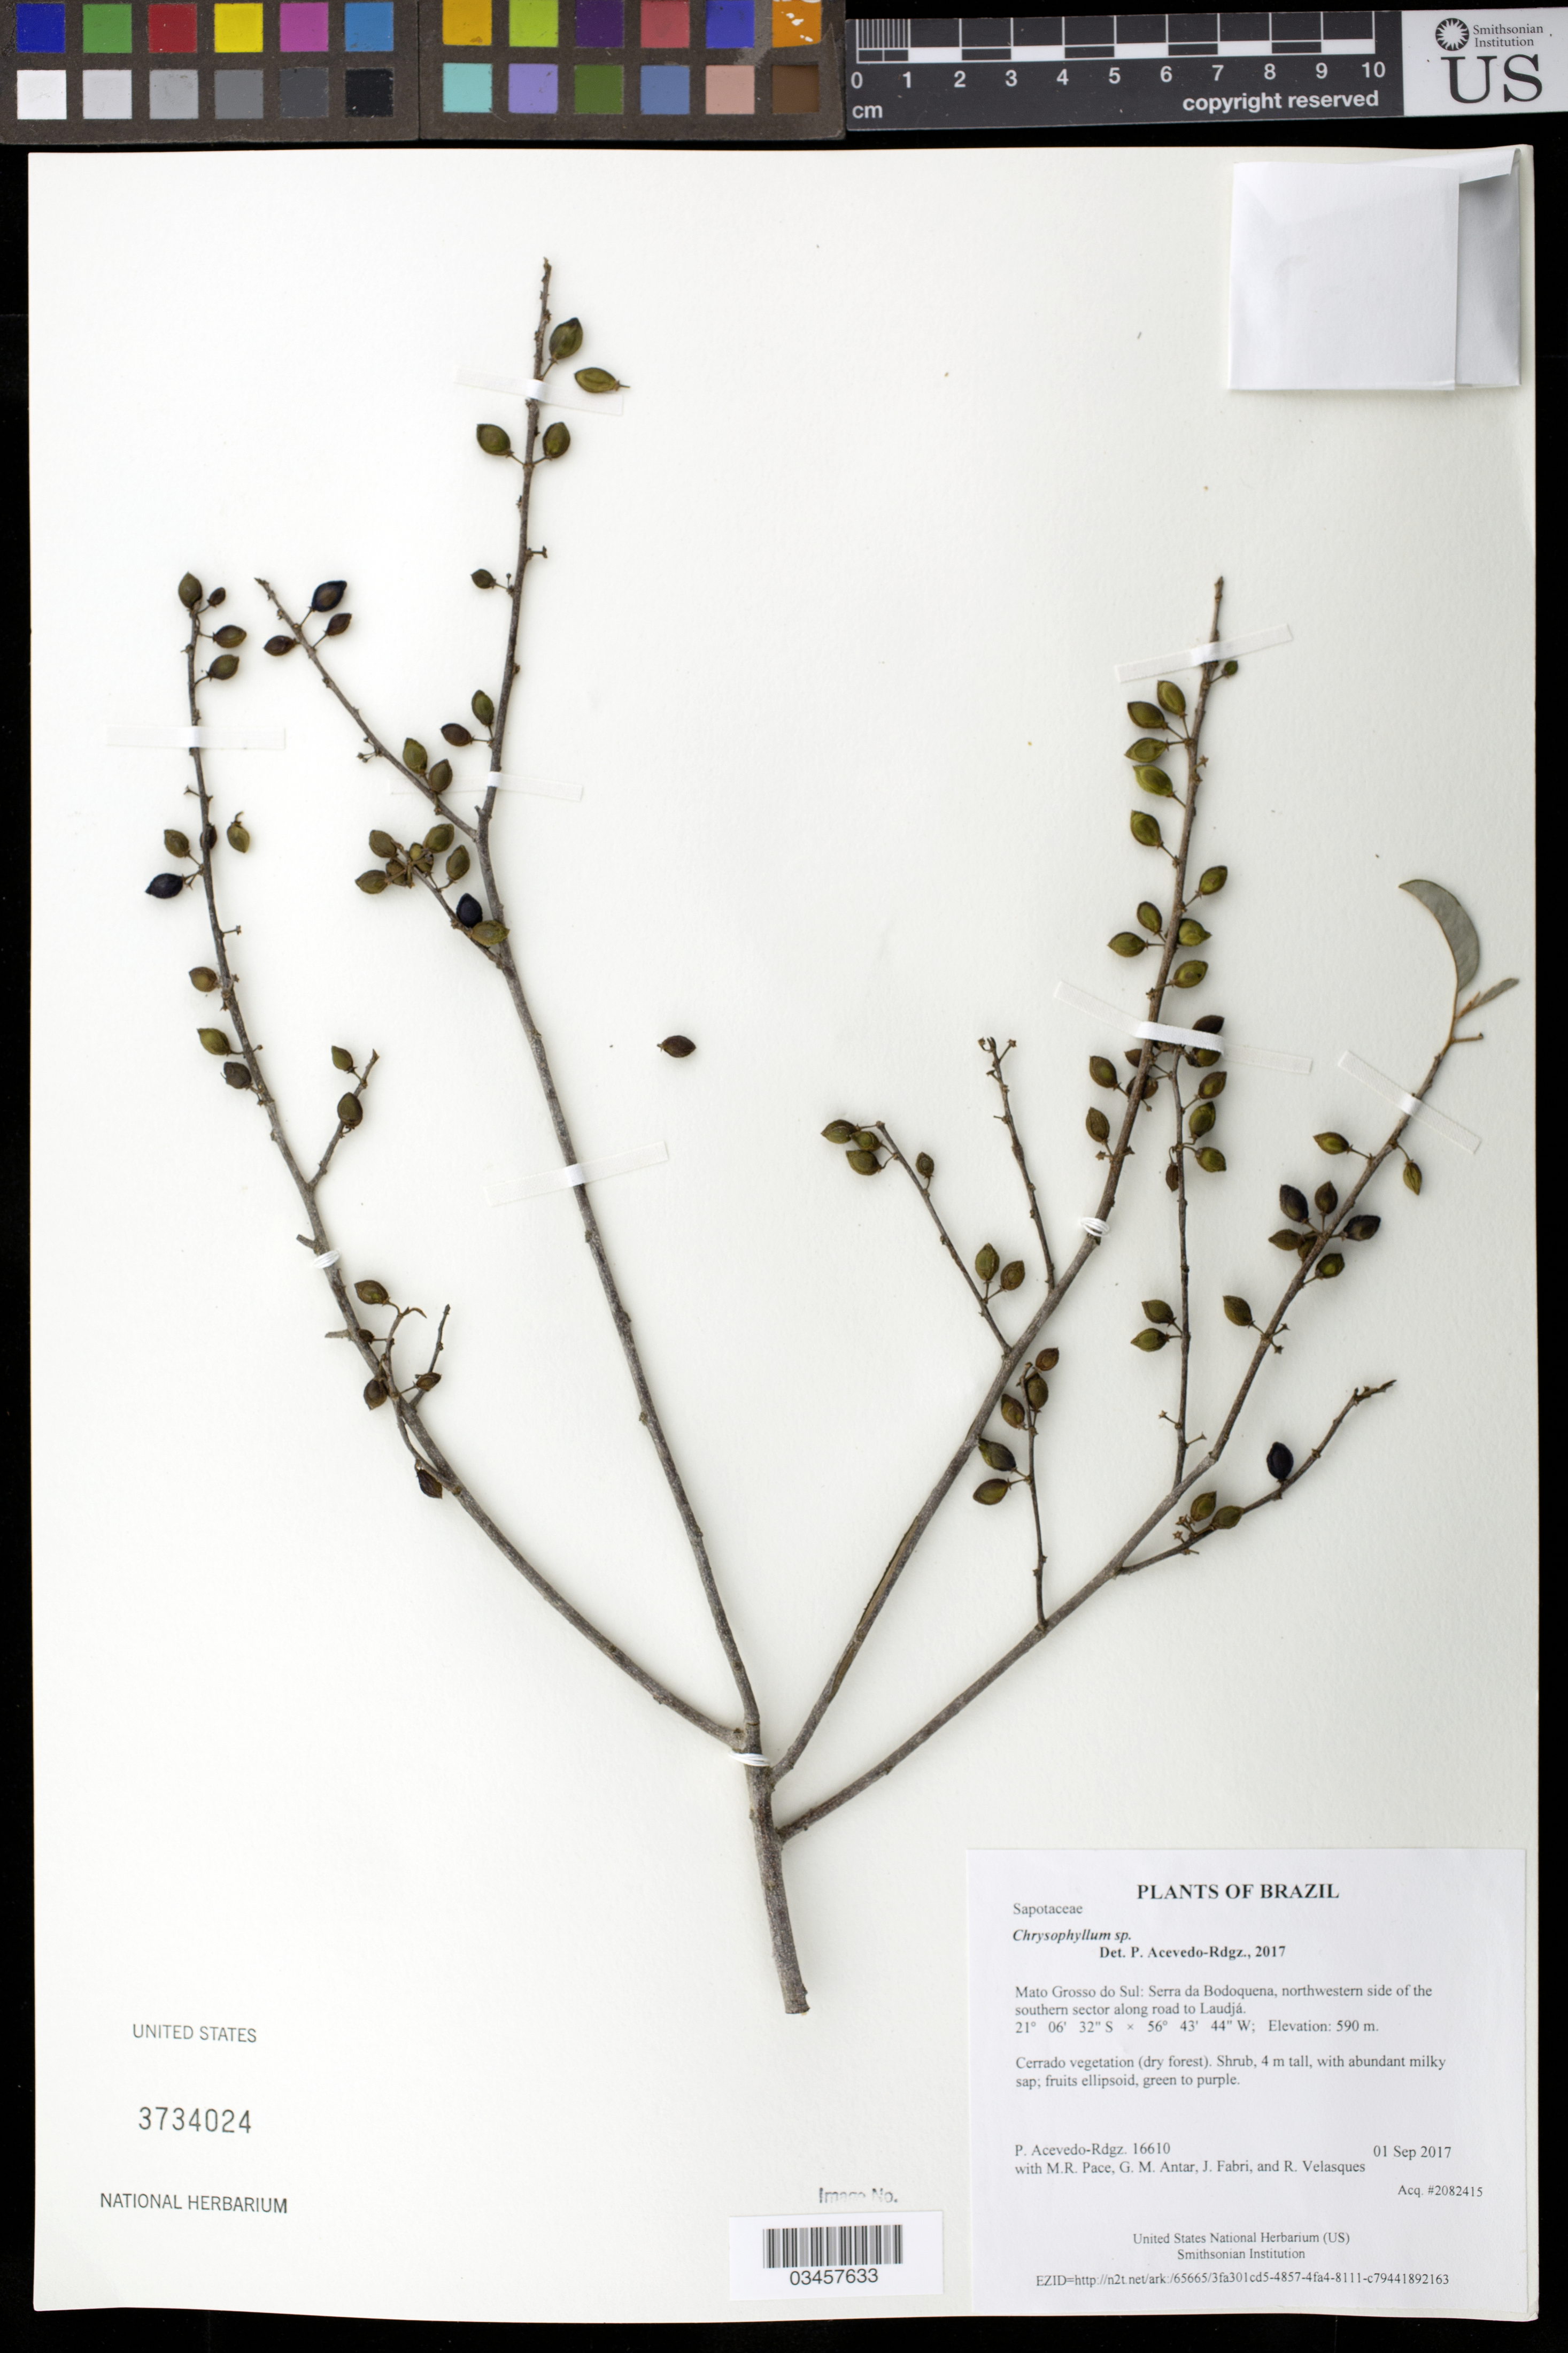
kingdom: Plantae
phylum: Tracheophyta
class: Magnoliopsida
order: Ericales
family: Sapotaceae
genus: Chrysophyllum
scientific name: Chrysophyllum sp.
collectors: P. Acevedo-Rodr., M. R. Pace, G. M. Antar, J. Fabri & R. Velasques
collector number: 16610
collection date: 2017-09-01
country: Brazil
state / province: Mato Grosso do Sul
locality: Serra da Bodoquena, northwestern side of the southern sector along road to Laudjá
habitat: Cerrado vegetation (dry forest)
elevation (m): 590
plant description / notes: US, NY, MO, K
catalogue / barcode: US 3734024